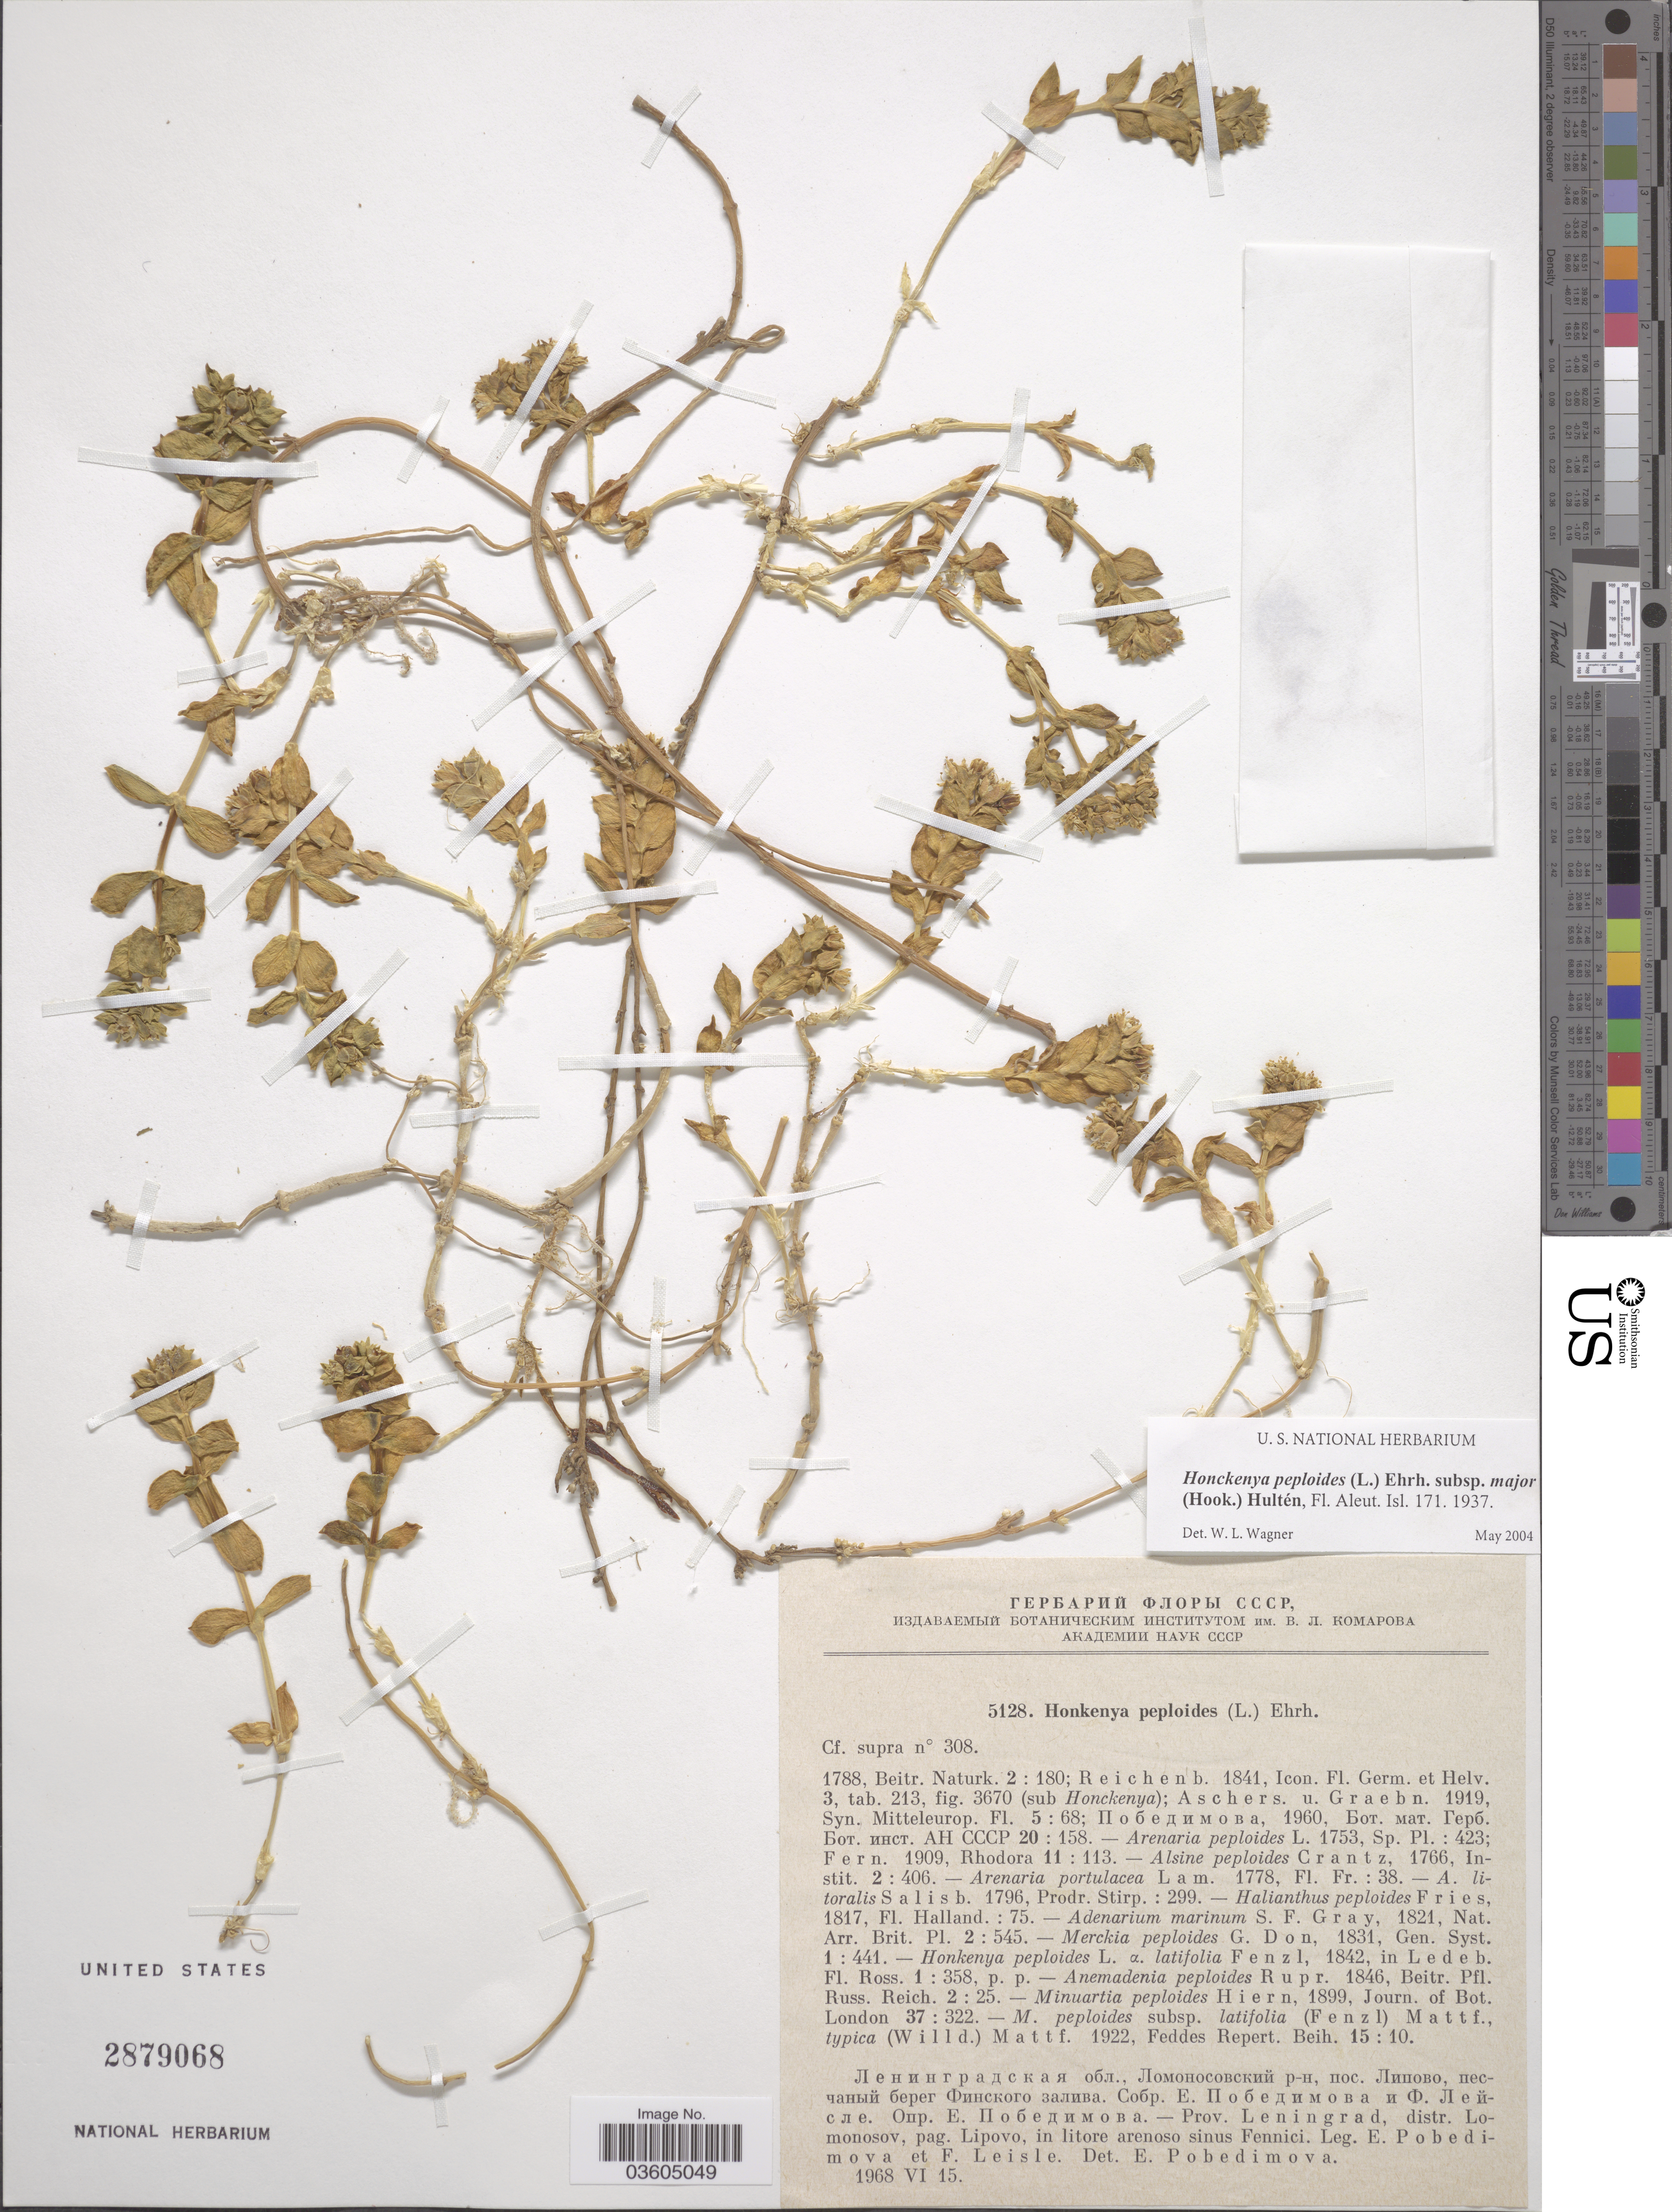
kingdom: Plantae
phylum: Tracheophyta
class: Magnoliopsida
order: Caryophyllales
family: Caryophyllaceae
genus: Honckenya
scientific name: Honckenya peploides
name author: (L.) Ehrh.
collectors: E. Pobedimova & F. Leisle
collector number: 5128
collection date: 1968-06-15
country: Russian Federation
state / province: Leningrad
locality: Leningrad, distr. Lomonosov, pag. Lipovo, in litore arenoso sinus Fennici.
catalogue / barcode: US 2879068